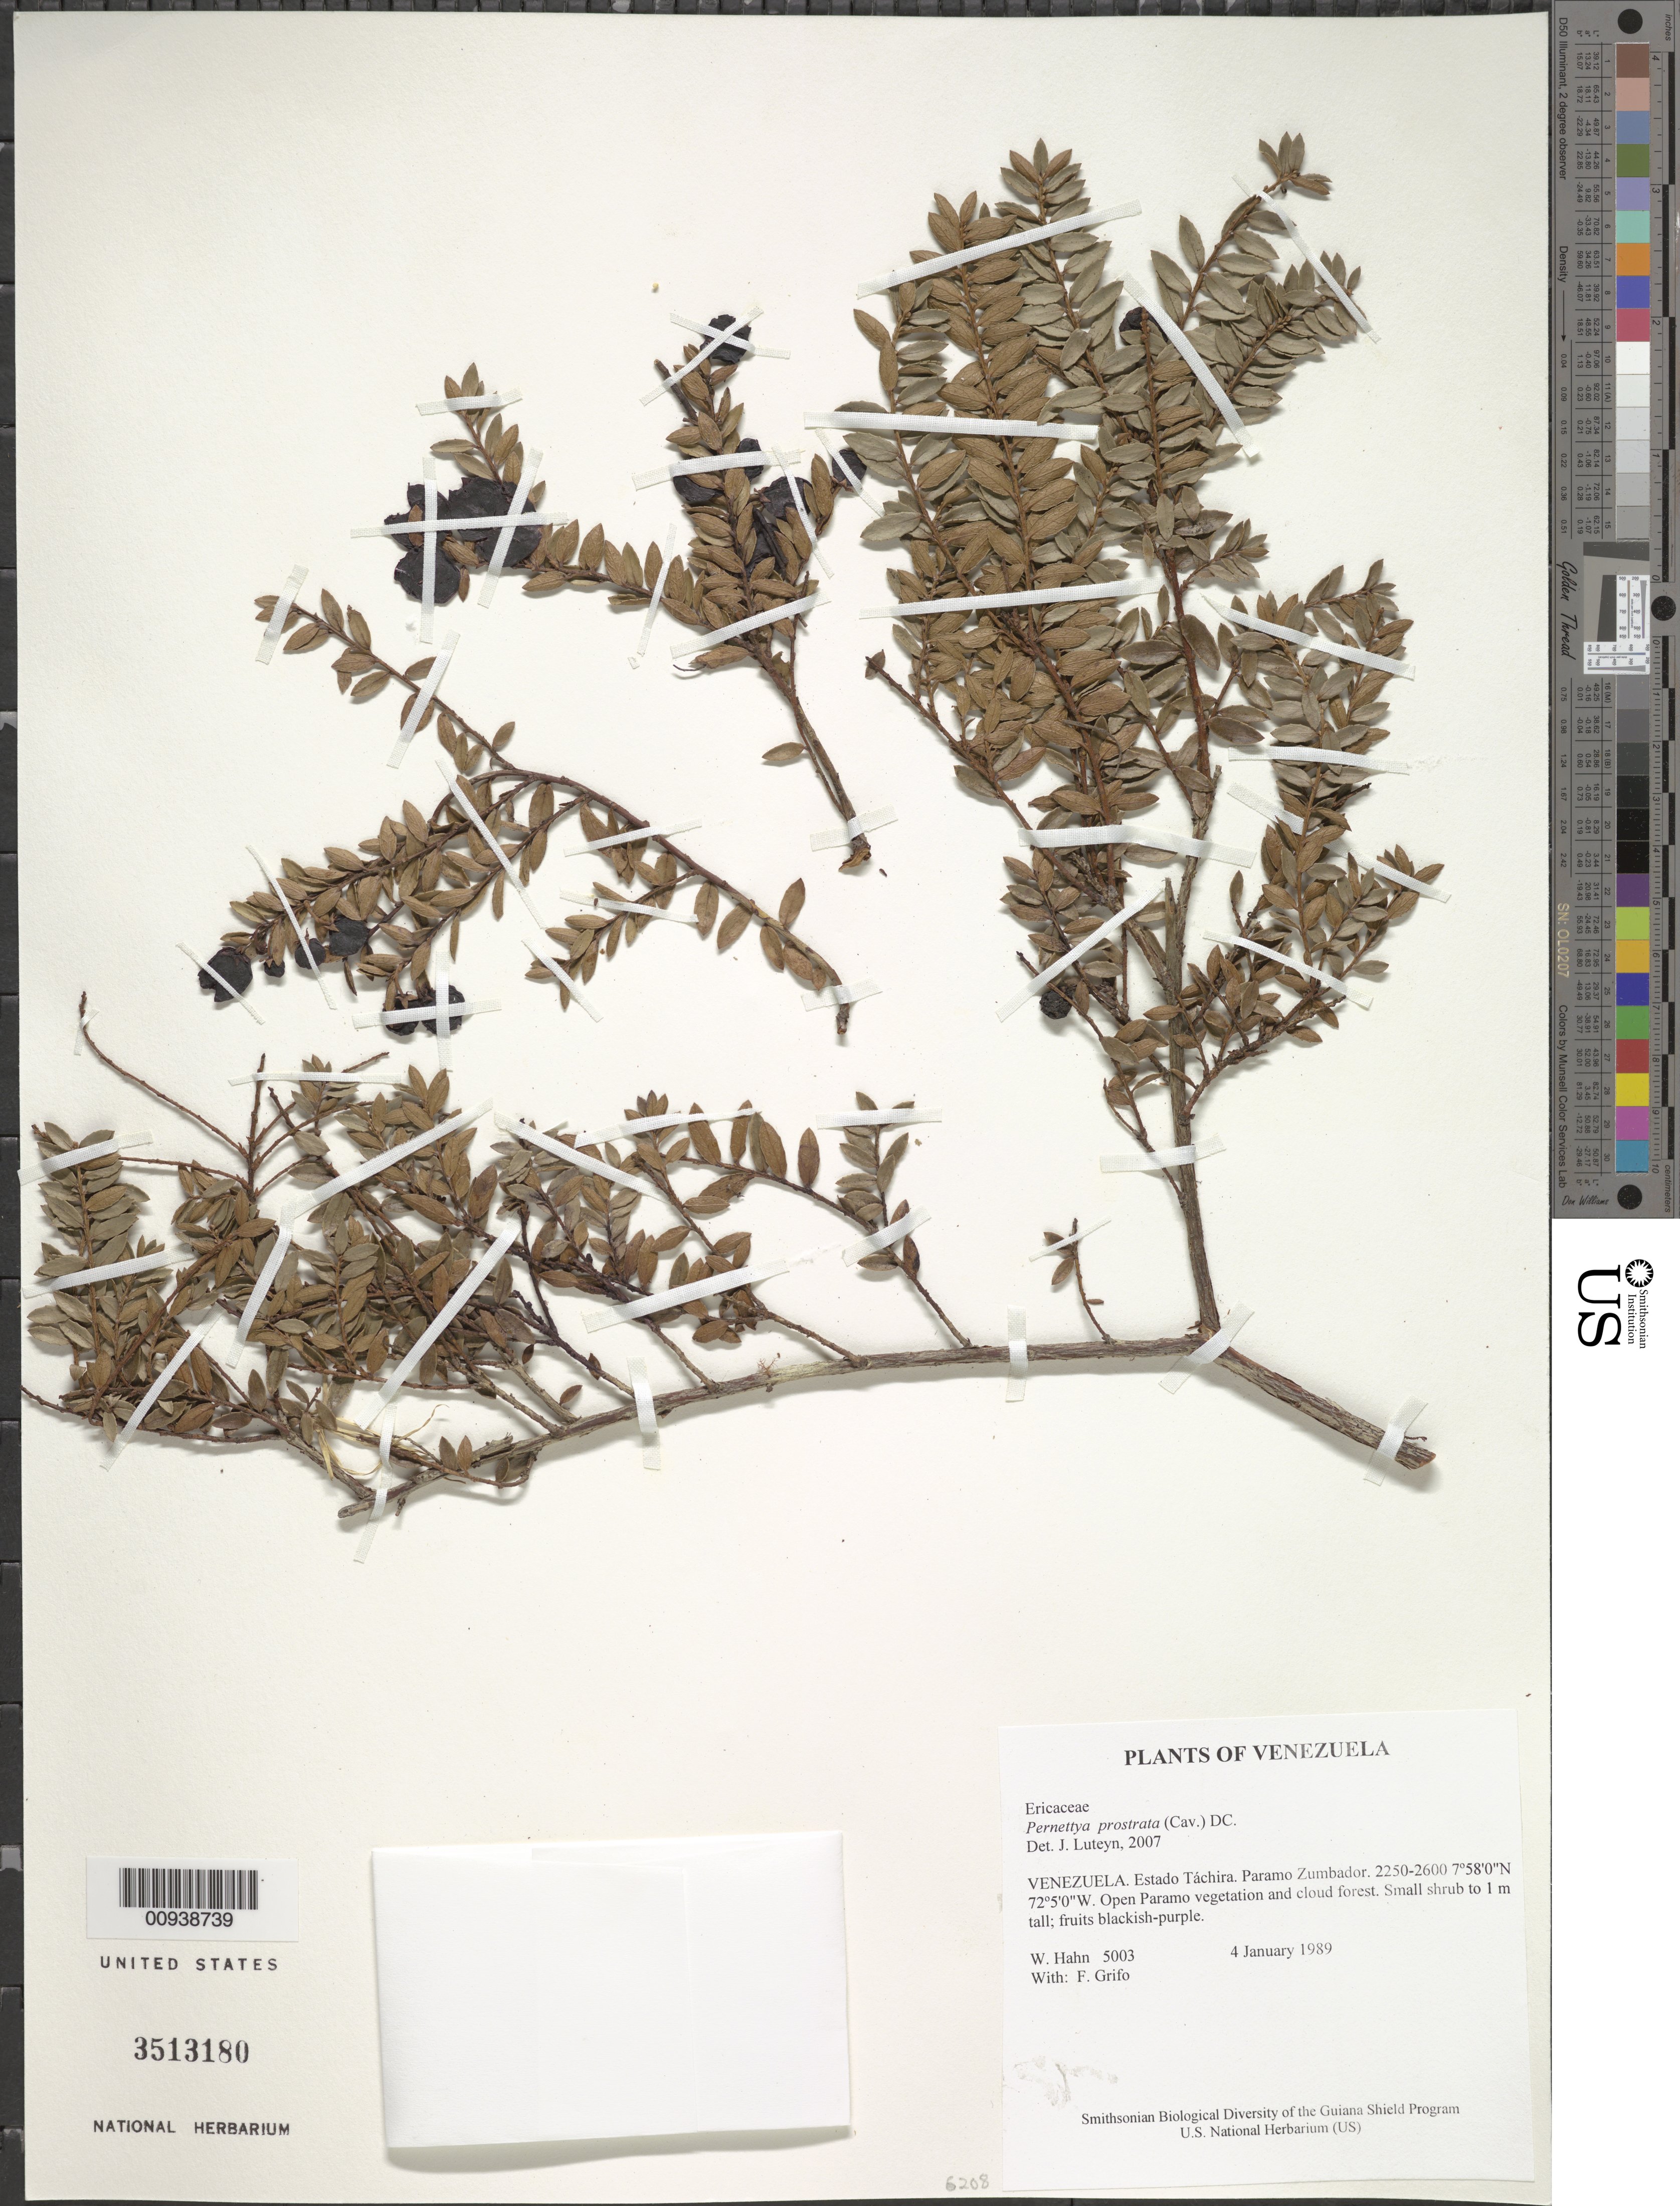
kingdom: Plantae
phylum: Tracheophyta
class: Magnoliopsida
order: Ericales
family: Ericaceae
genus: Pernettya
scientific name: Pernettya prostrata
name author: (Cav.) DC.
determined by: Luteyn, J. L.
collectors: W. Hahn & F. Grifo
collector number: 5003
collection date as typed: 4 January 1989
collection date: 1989-01-04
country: Venezuela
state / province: Táchira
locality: Paramo Zumbador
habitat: Open Paramo vegetation and cloud forest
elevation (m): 2250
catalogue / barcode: US 3513180